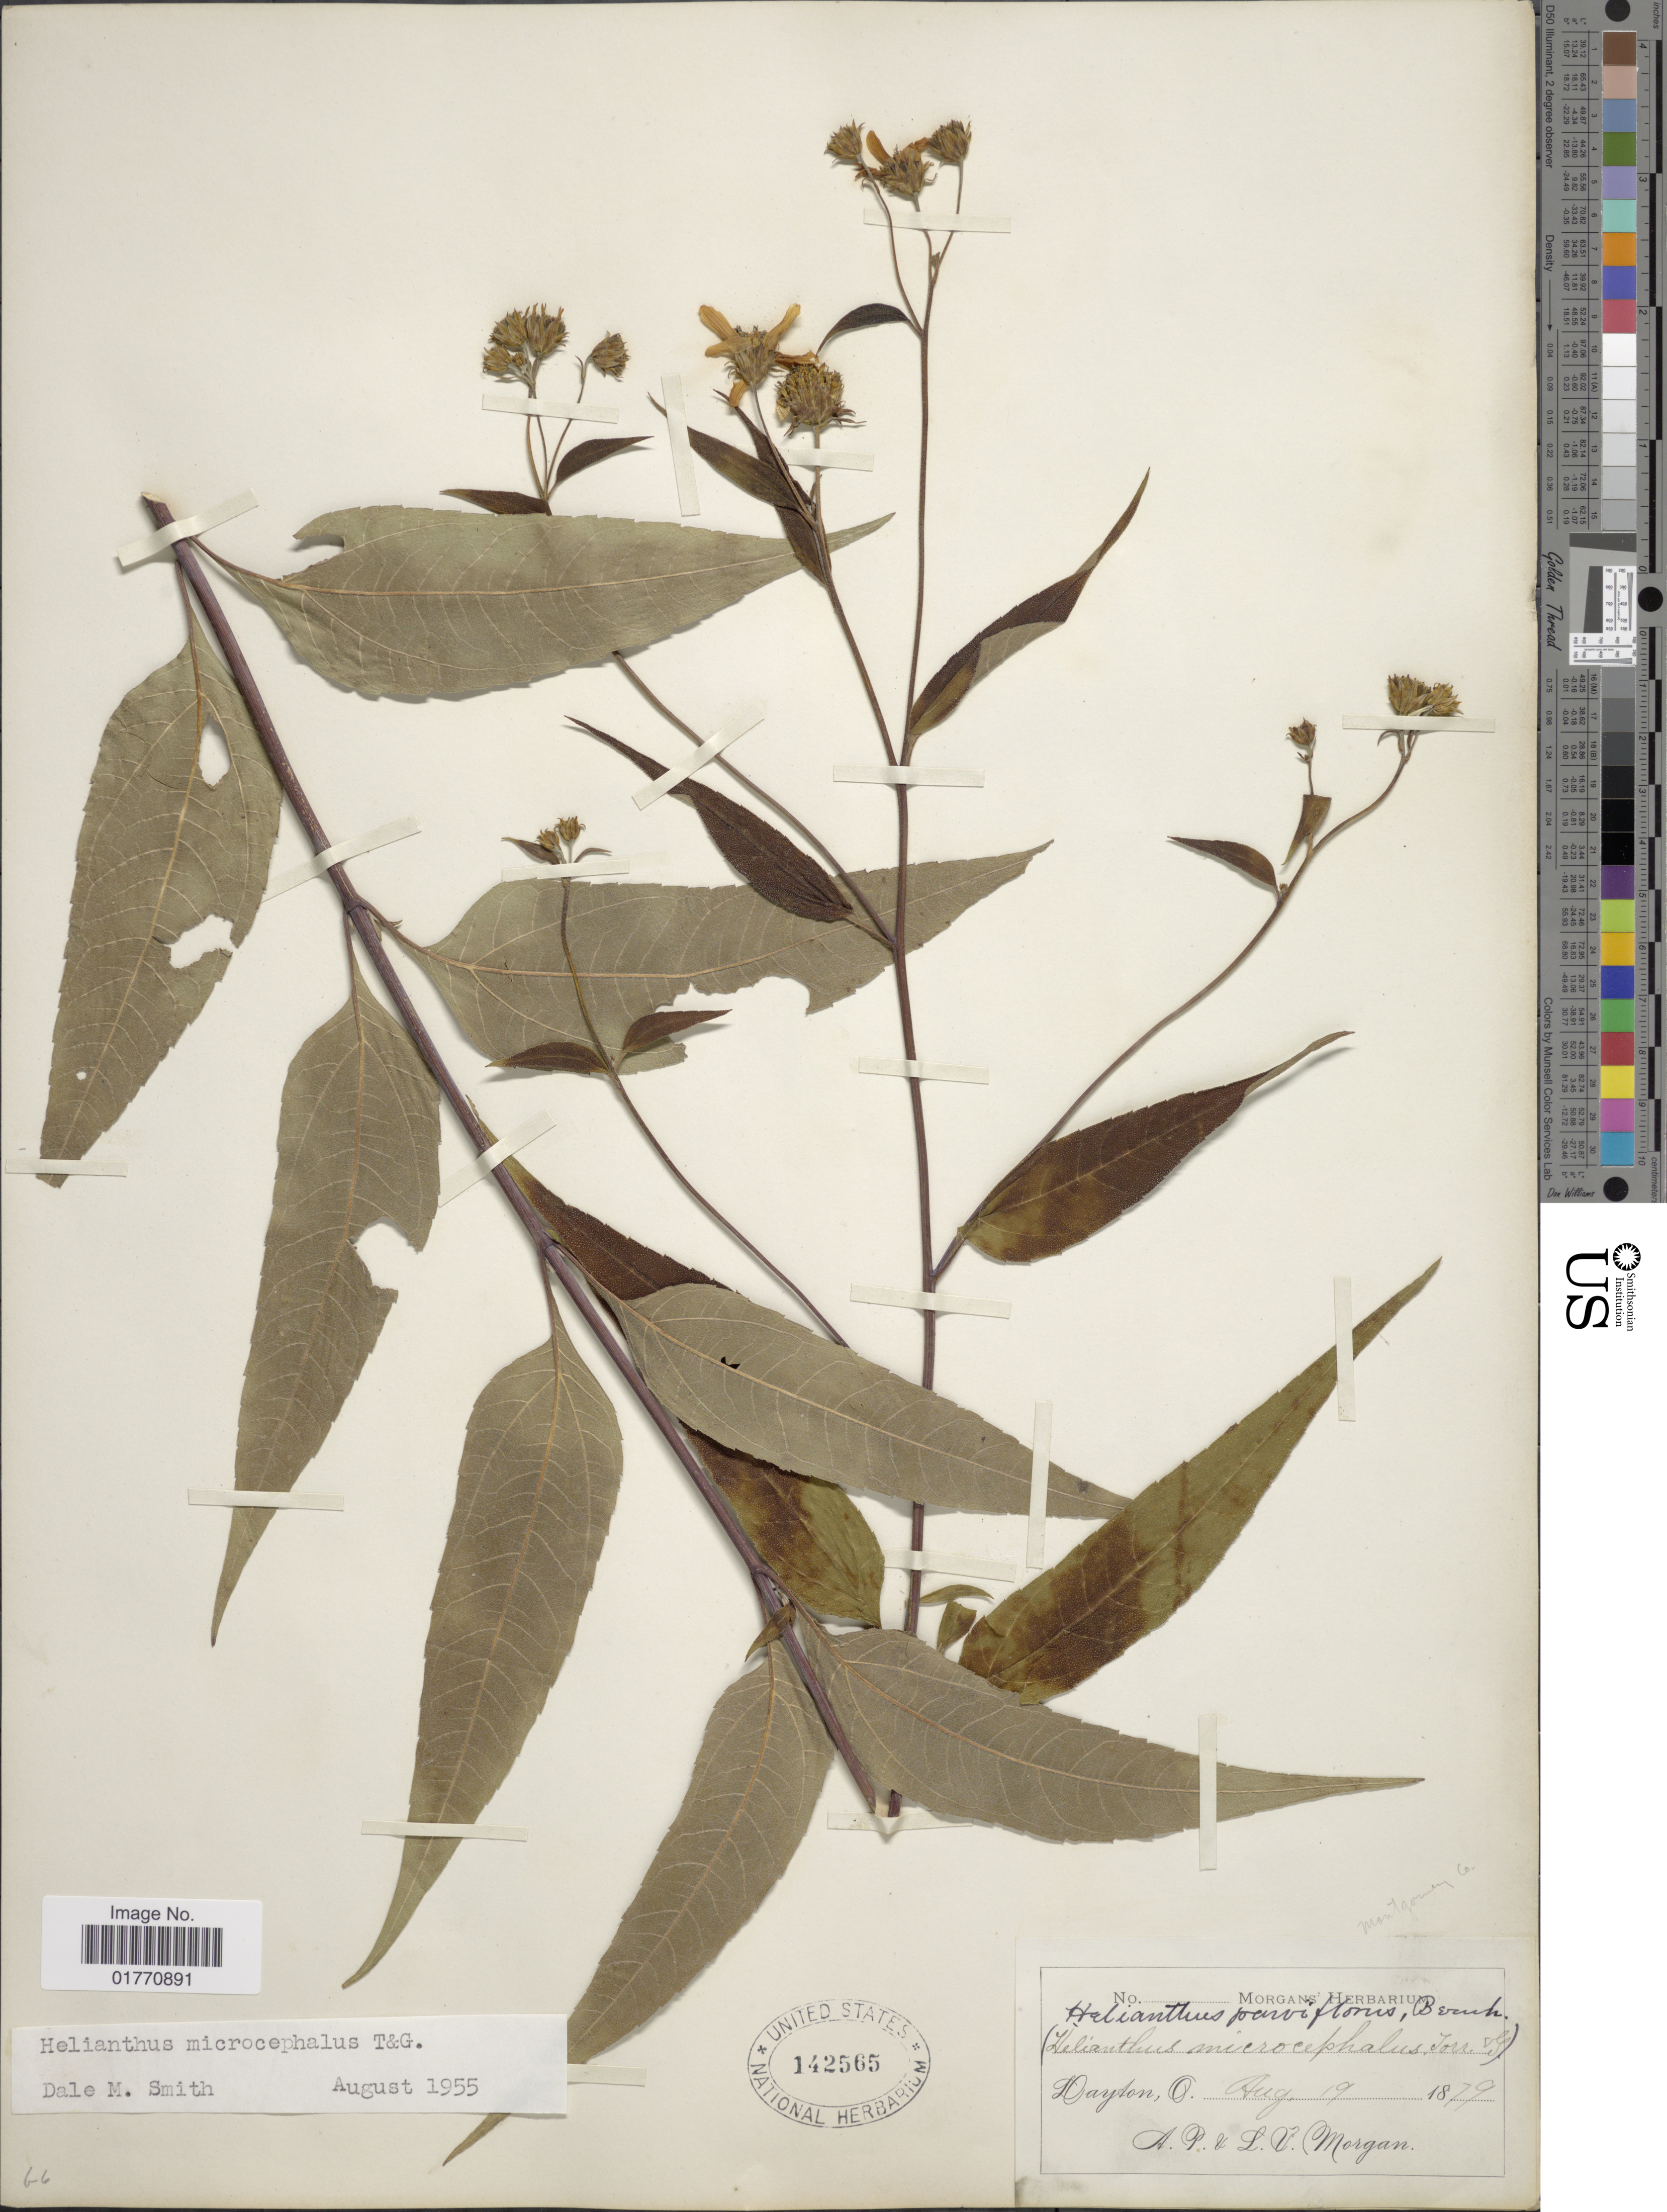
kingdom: Plantae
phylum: Tracheophyta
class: Magnoliopsida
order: Asterales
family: Asteraceae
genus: Helianthus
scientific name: Helianthus microcephalus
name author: Torr. & A. Gray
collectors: A. Morgan & L. Morgan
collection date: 1879-08-19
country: United States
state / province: Ohio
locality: Dayten.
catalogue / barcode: US 142565